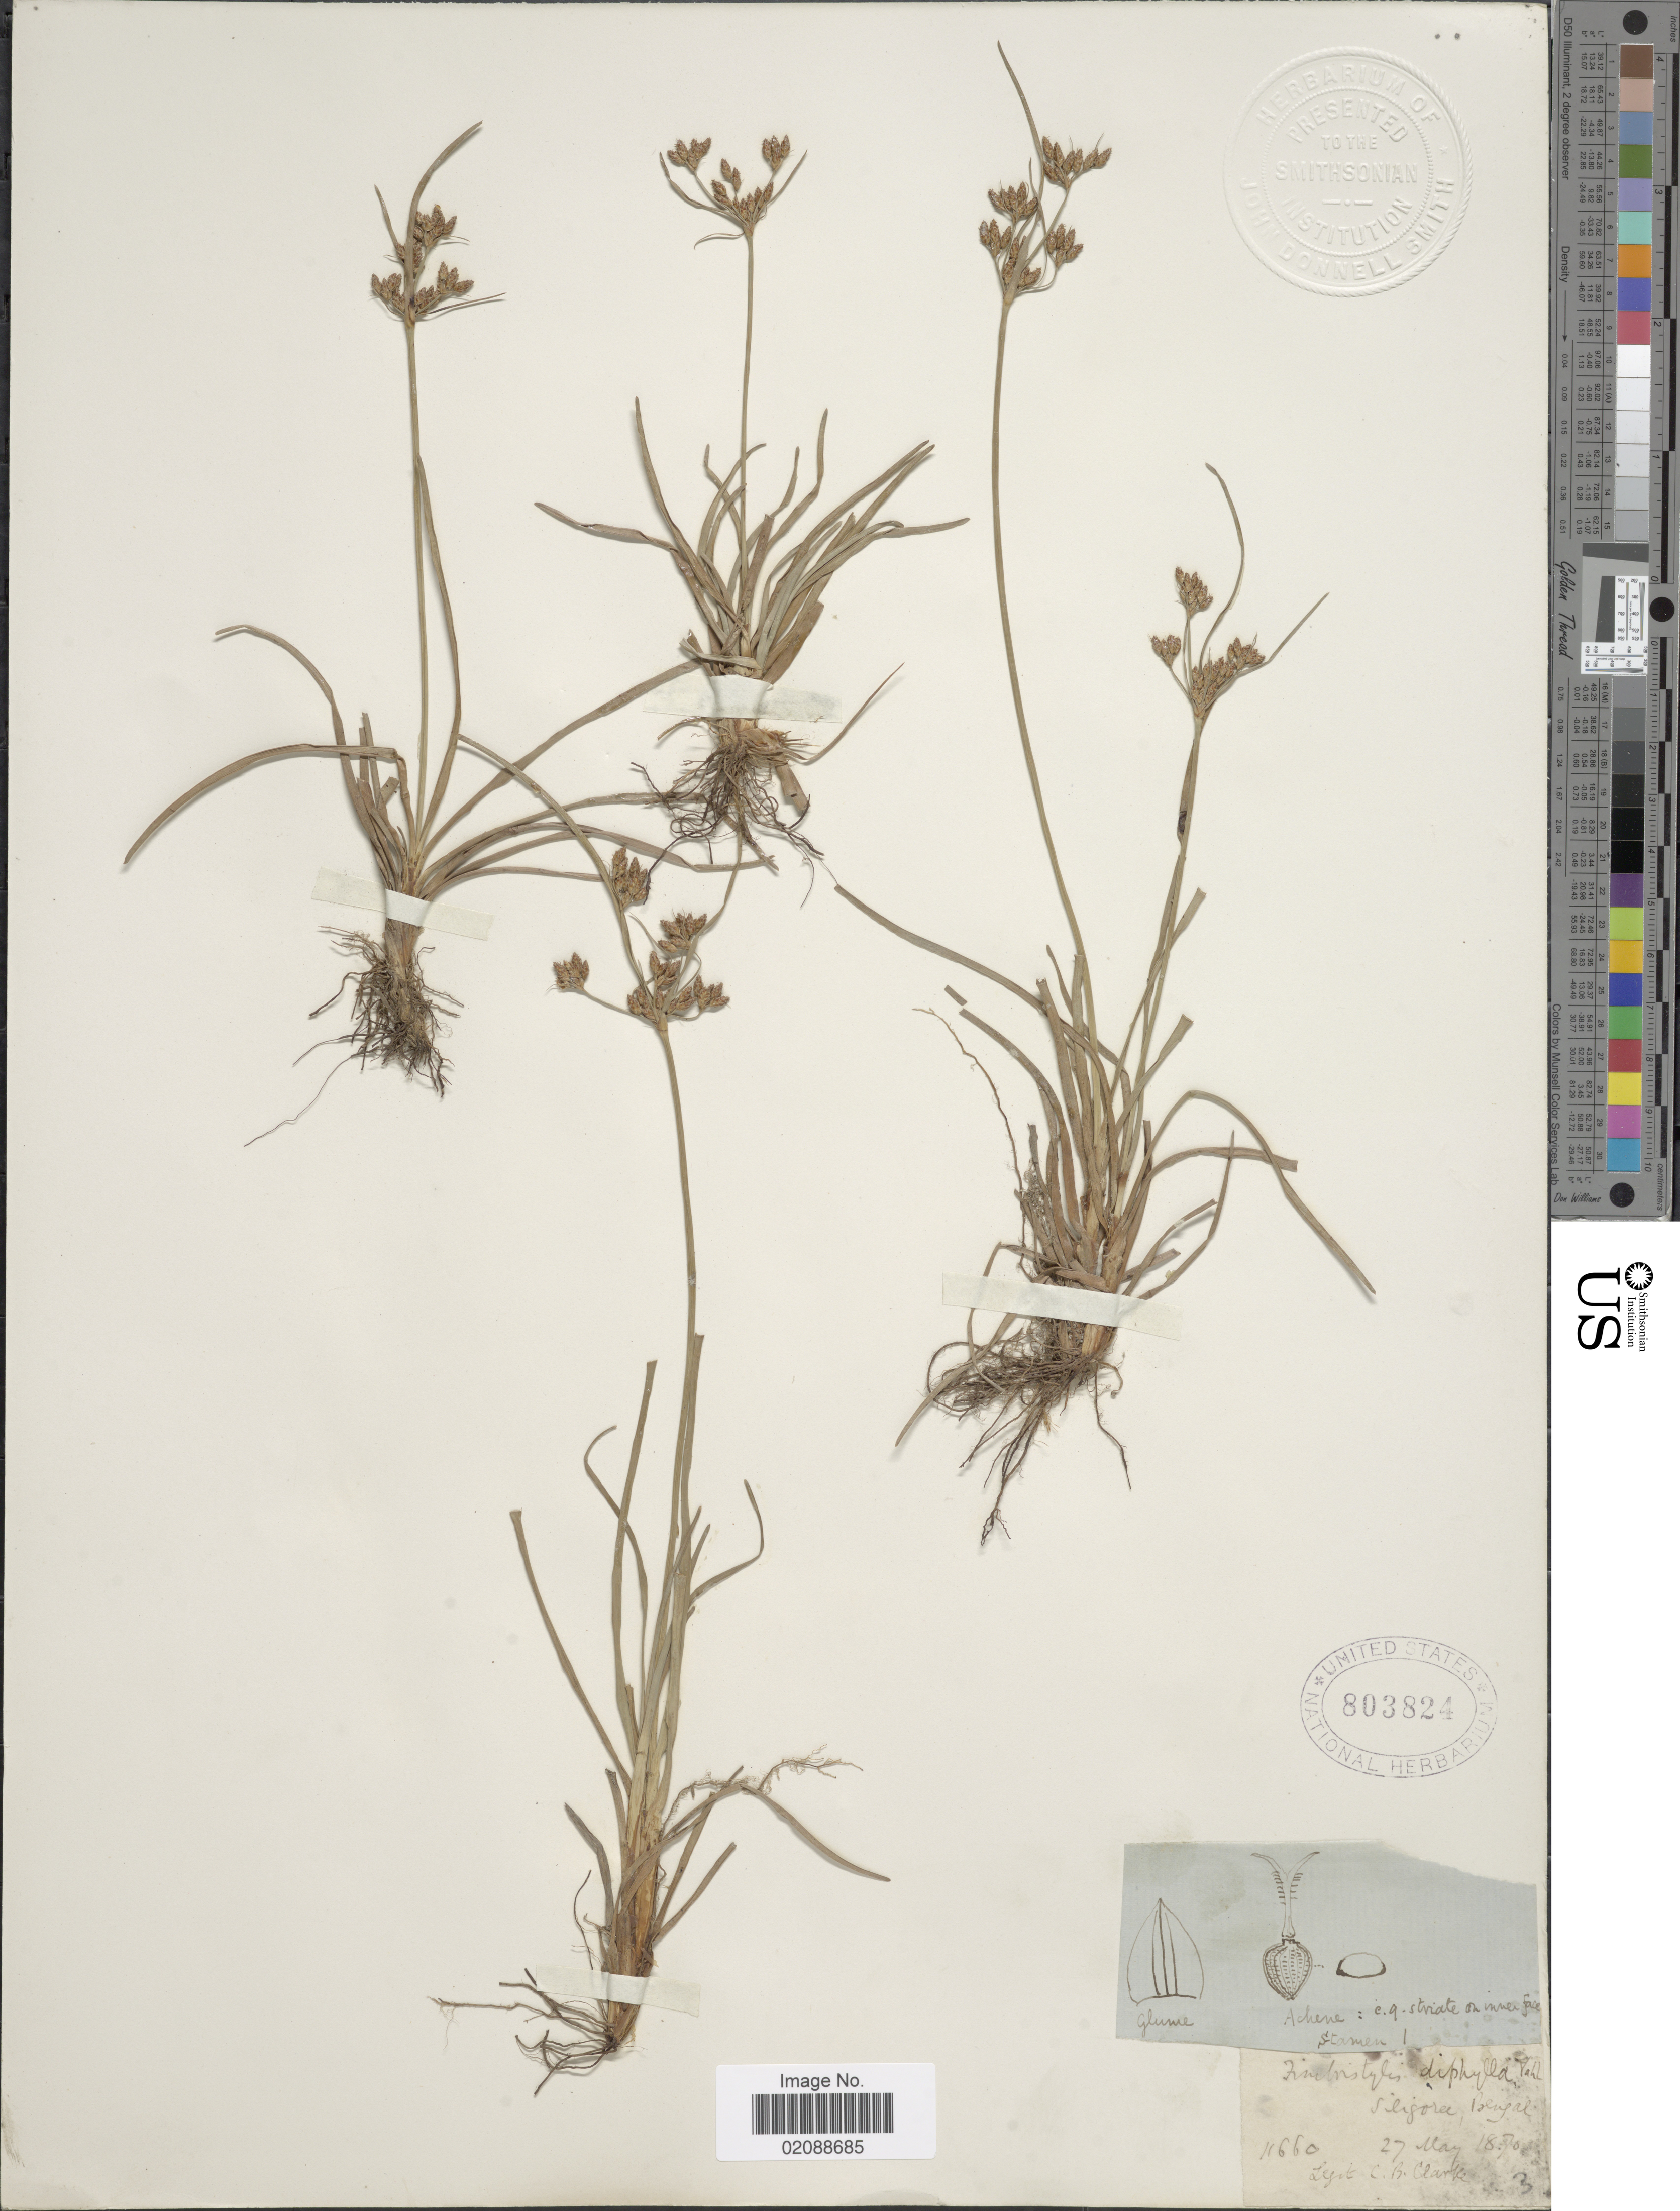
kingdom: Plantae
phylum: Tracheophyta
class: Liliopsida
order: Poales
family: Cyperaceae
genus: Fimbristylis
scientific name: Fimbristylis annua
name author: (All.) Roem. & Schult.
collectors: C. B. Clarke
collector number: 11660/3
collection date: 1870-05-27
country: India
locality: Siligoree, Bengal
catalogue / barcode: US 803824